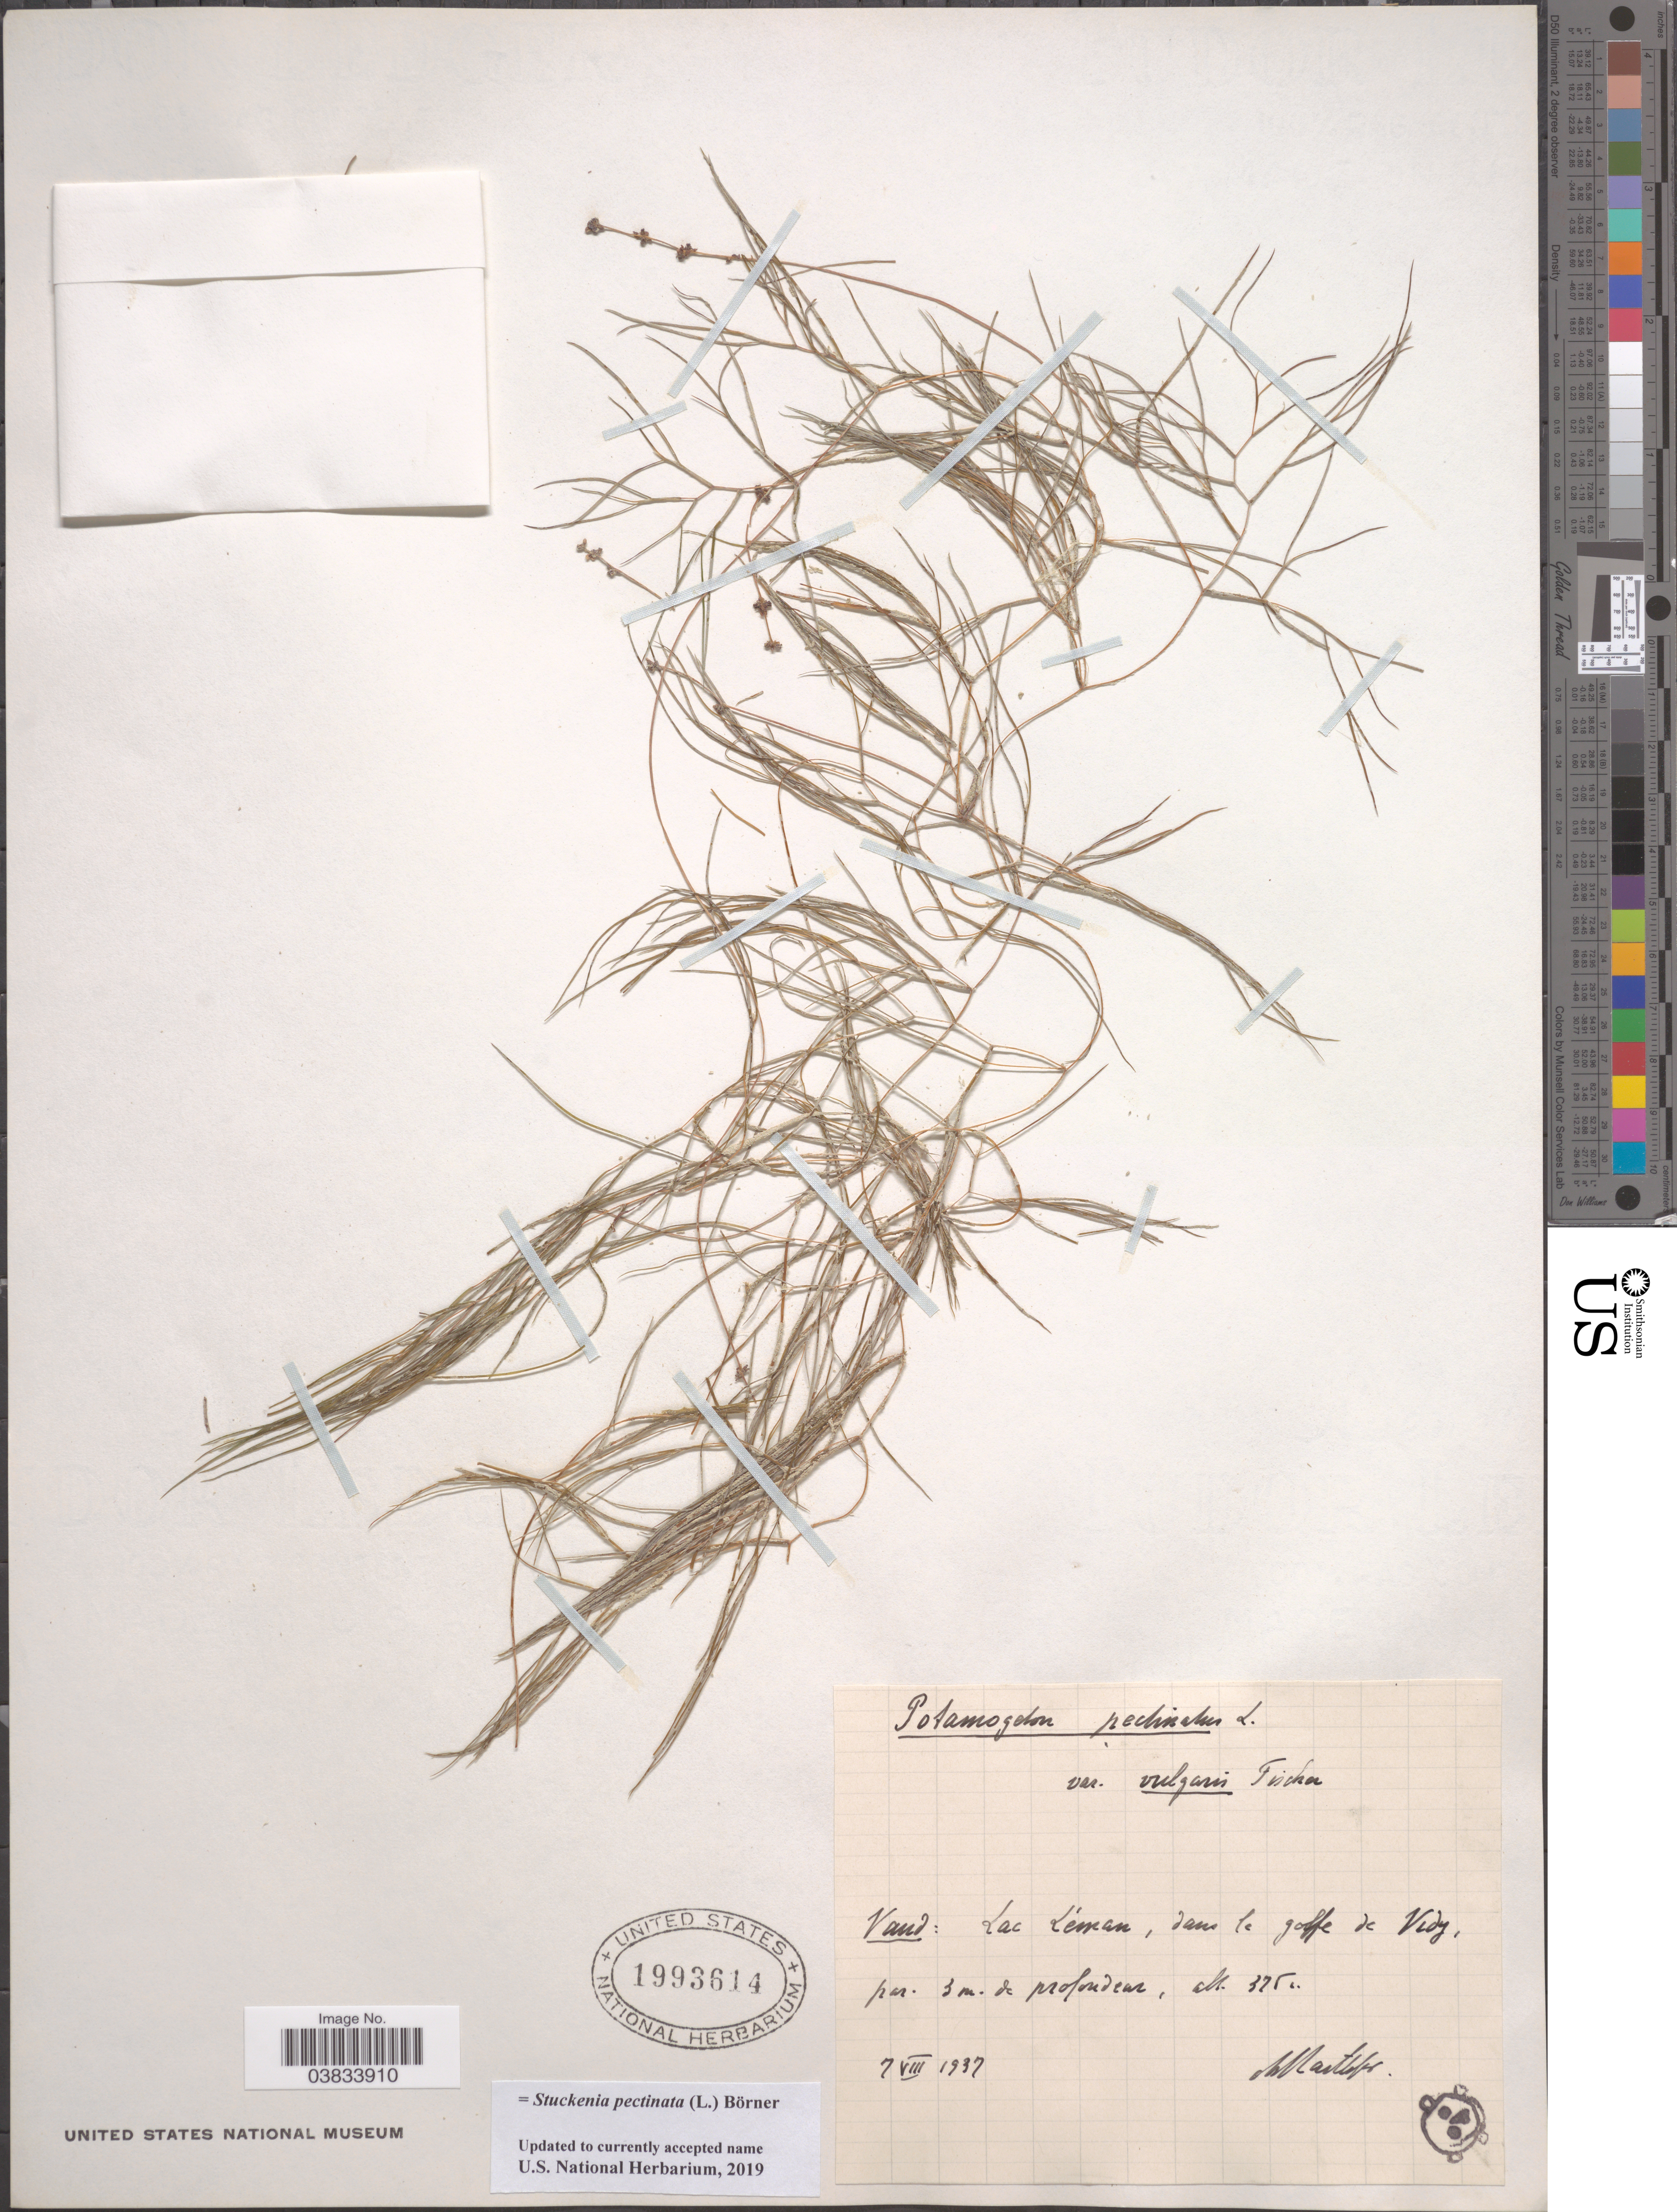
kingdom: Plantae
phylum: Tracheophyta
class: Liliopsida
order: Alismatales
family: Potamogetonaceae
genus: Stuckenia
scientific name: Stuckenia pectinata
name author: (L.) Börner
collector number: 375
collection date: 1937-08-07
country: Switzerland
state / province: Vaud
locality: Vaud: Lac Léman, dans le golfe de Vidy.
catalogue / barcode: US 1993614